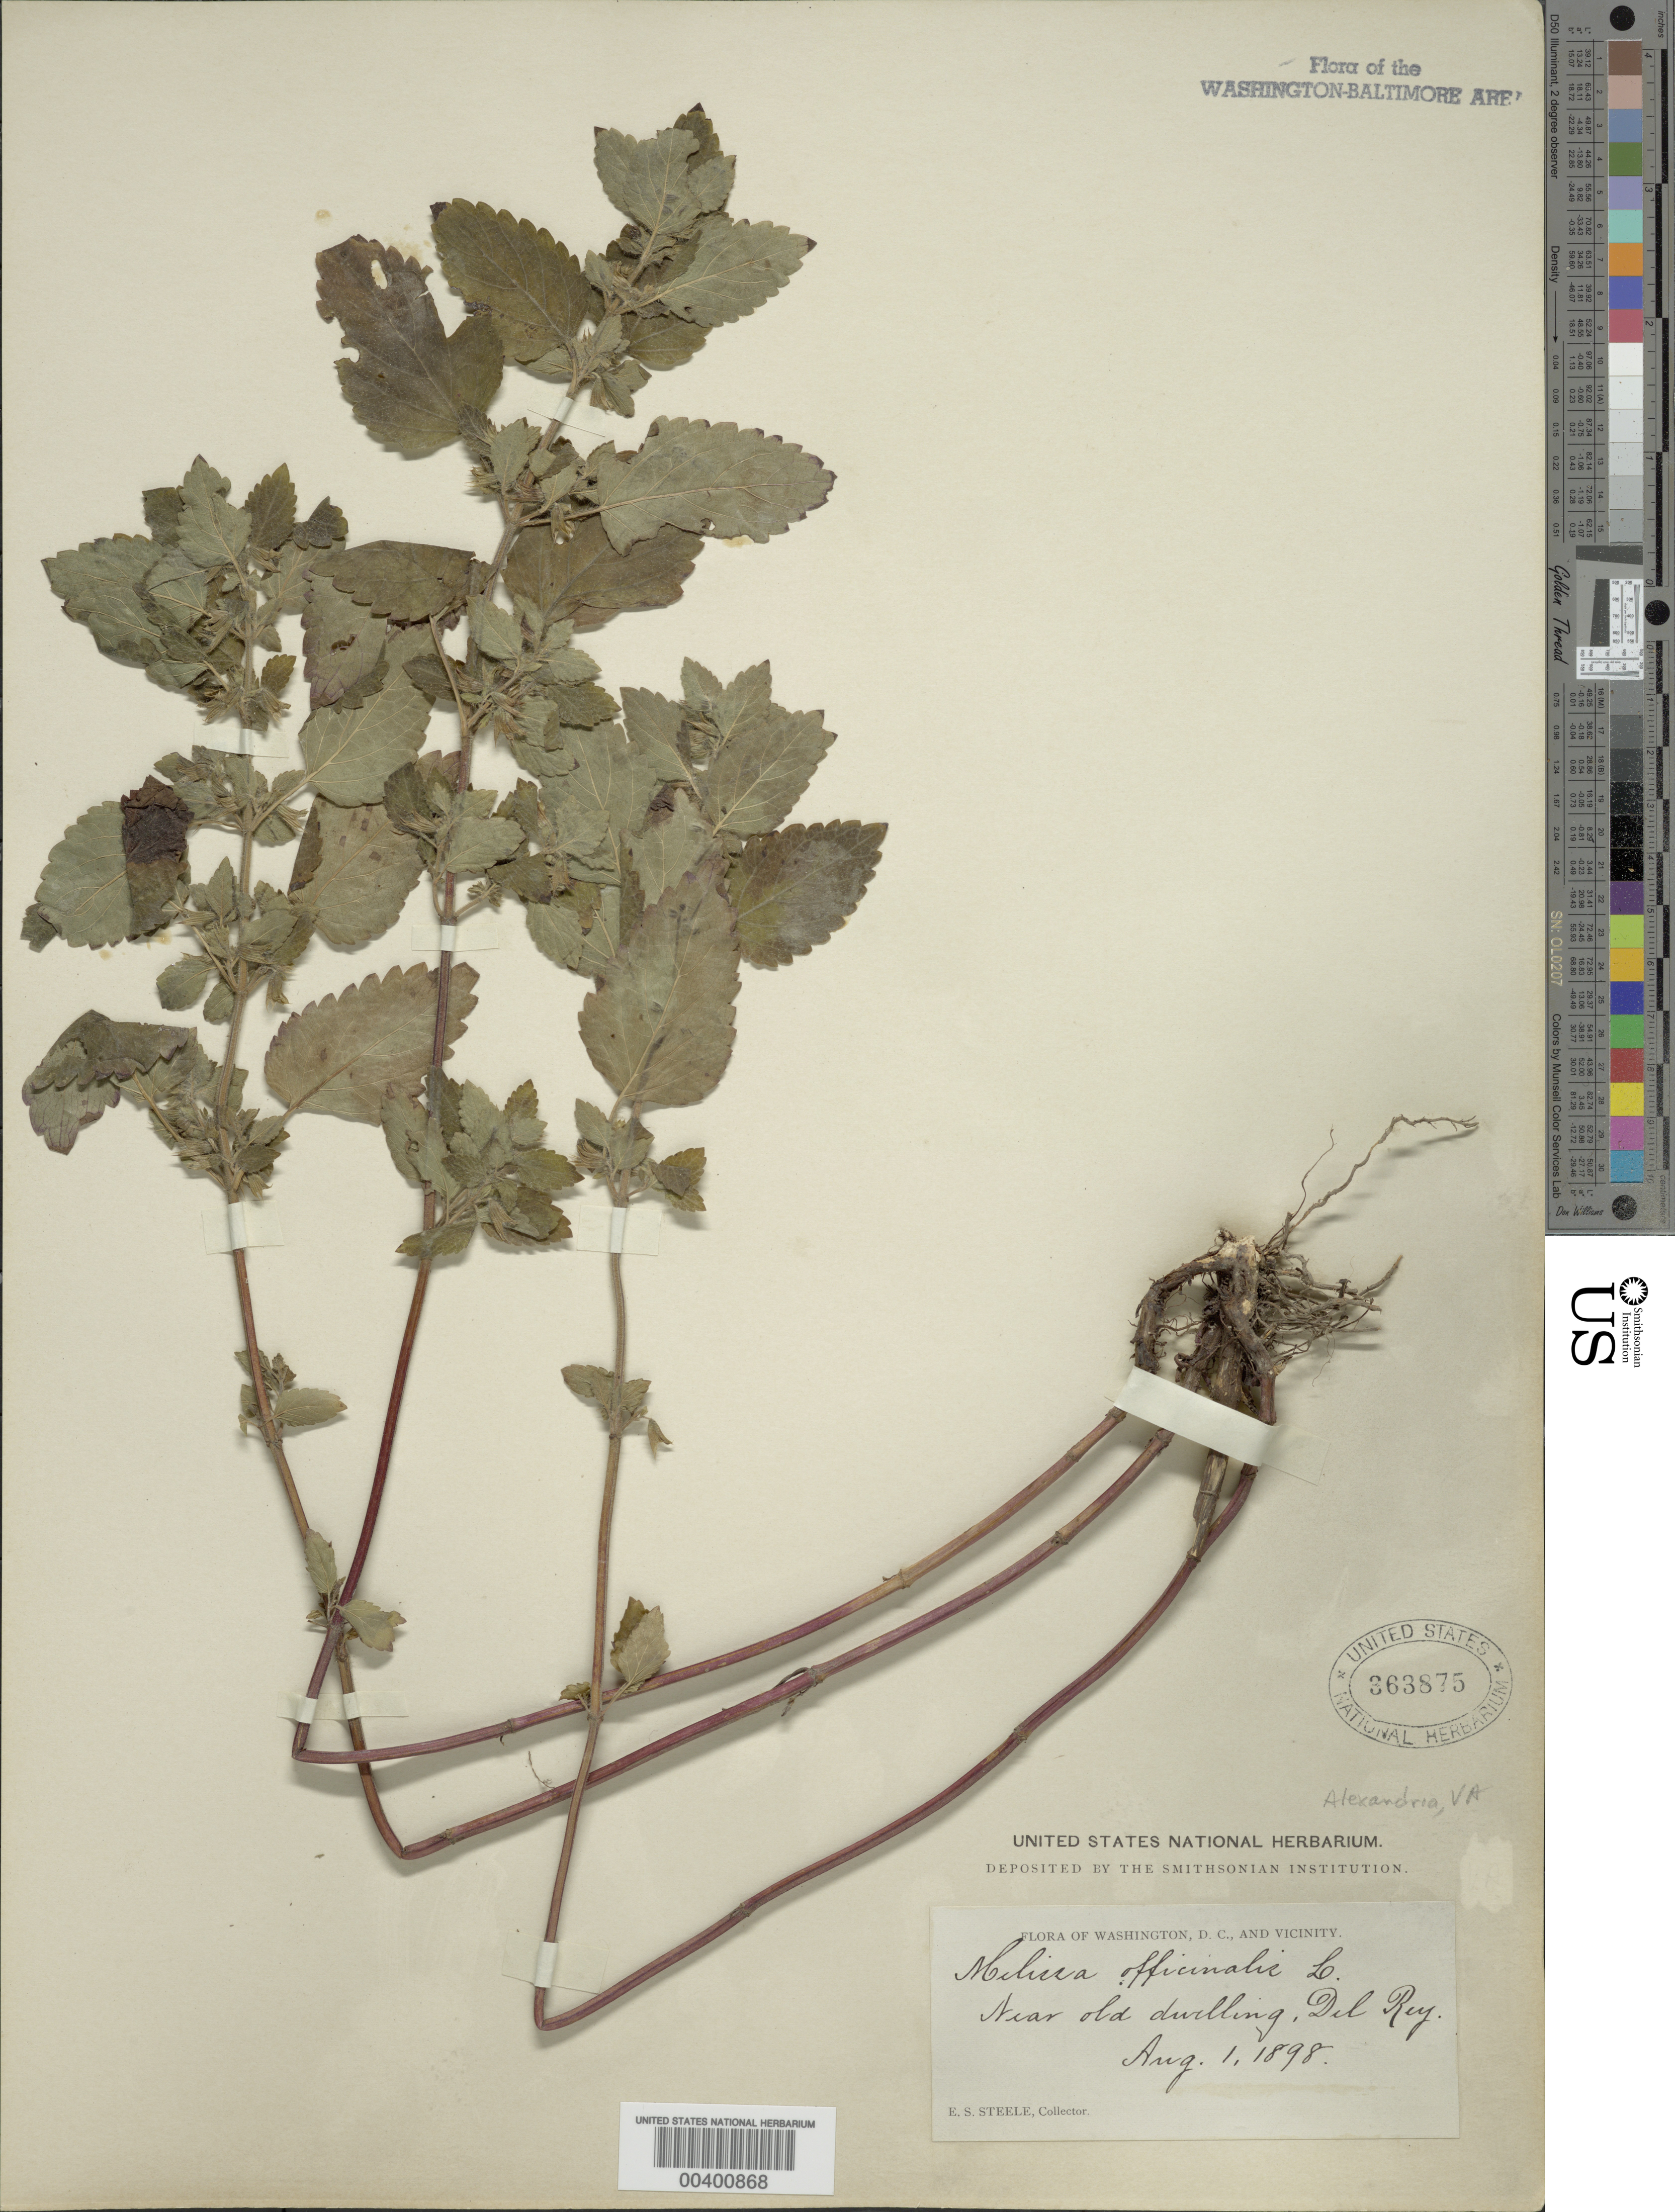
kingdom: Plantae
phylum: Tracheophyta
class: Magnoliopsida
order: Lamiales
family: Lamiaceae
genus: Melissa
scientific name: Melissa officinalis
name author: L.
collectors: E. Steele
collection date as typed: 01 Aug 1898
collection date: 1898-08-01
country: United States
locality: Del Rey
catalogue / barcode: US 363875